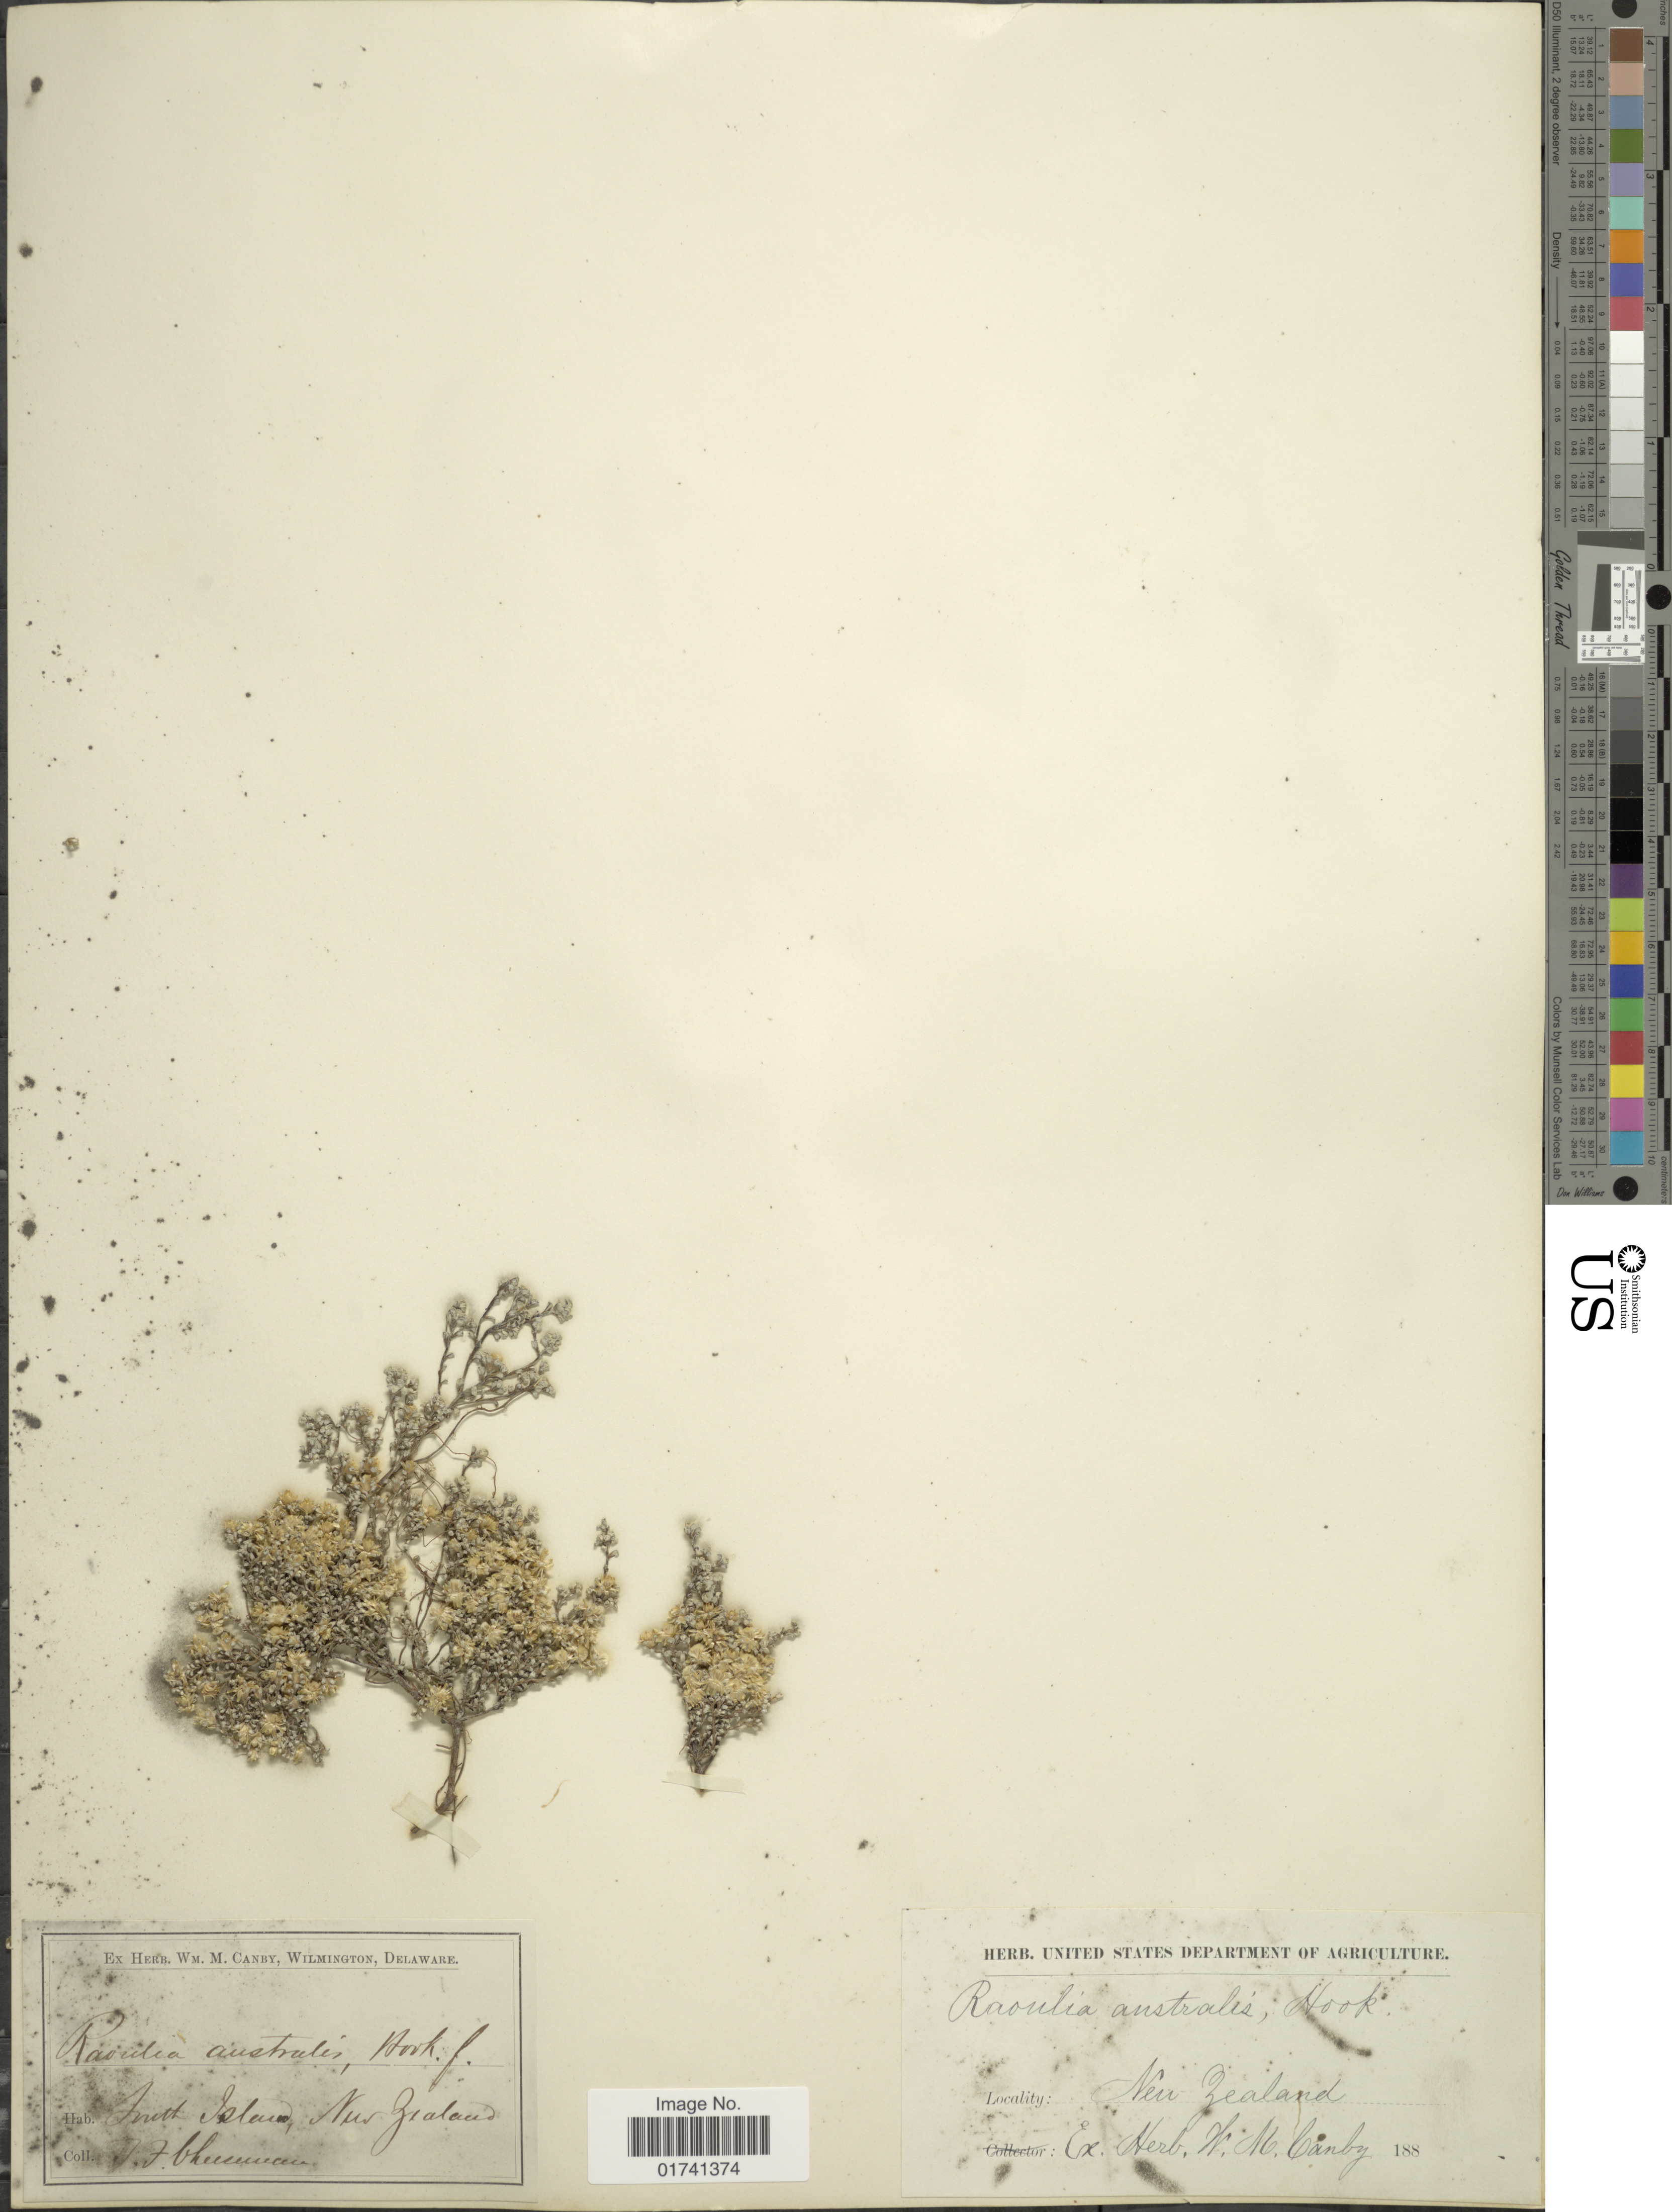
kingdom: Plantae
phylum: Tracheophyta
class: Magnoliopsida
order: Asterales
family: Asteraceae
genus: Raoulia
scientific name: Raoulia australis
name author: Hook. f.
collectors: T. F. Cheeseman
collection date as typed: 188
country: New Zealand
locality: South Island.